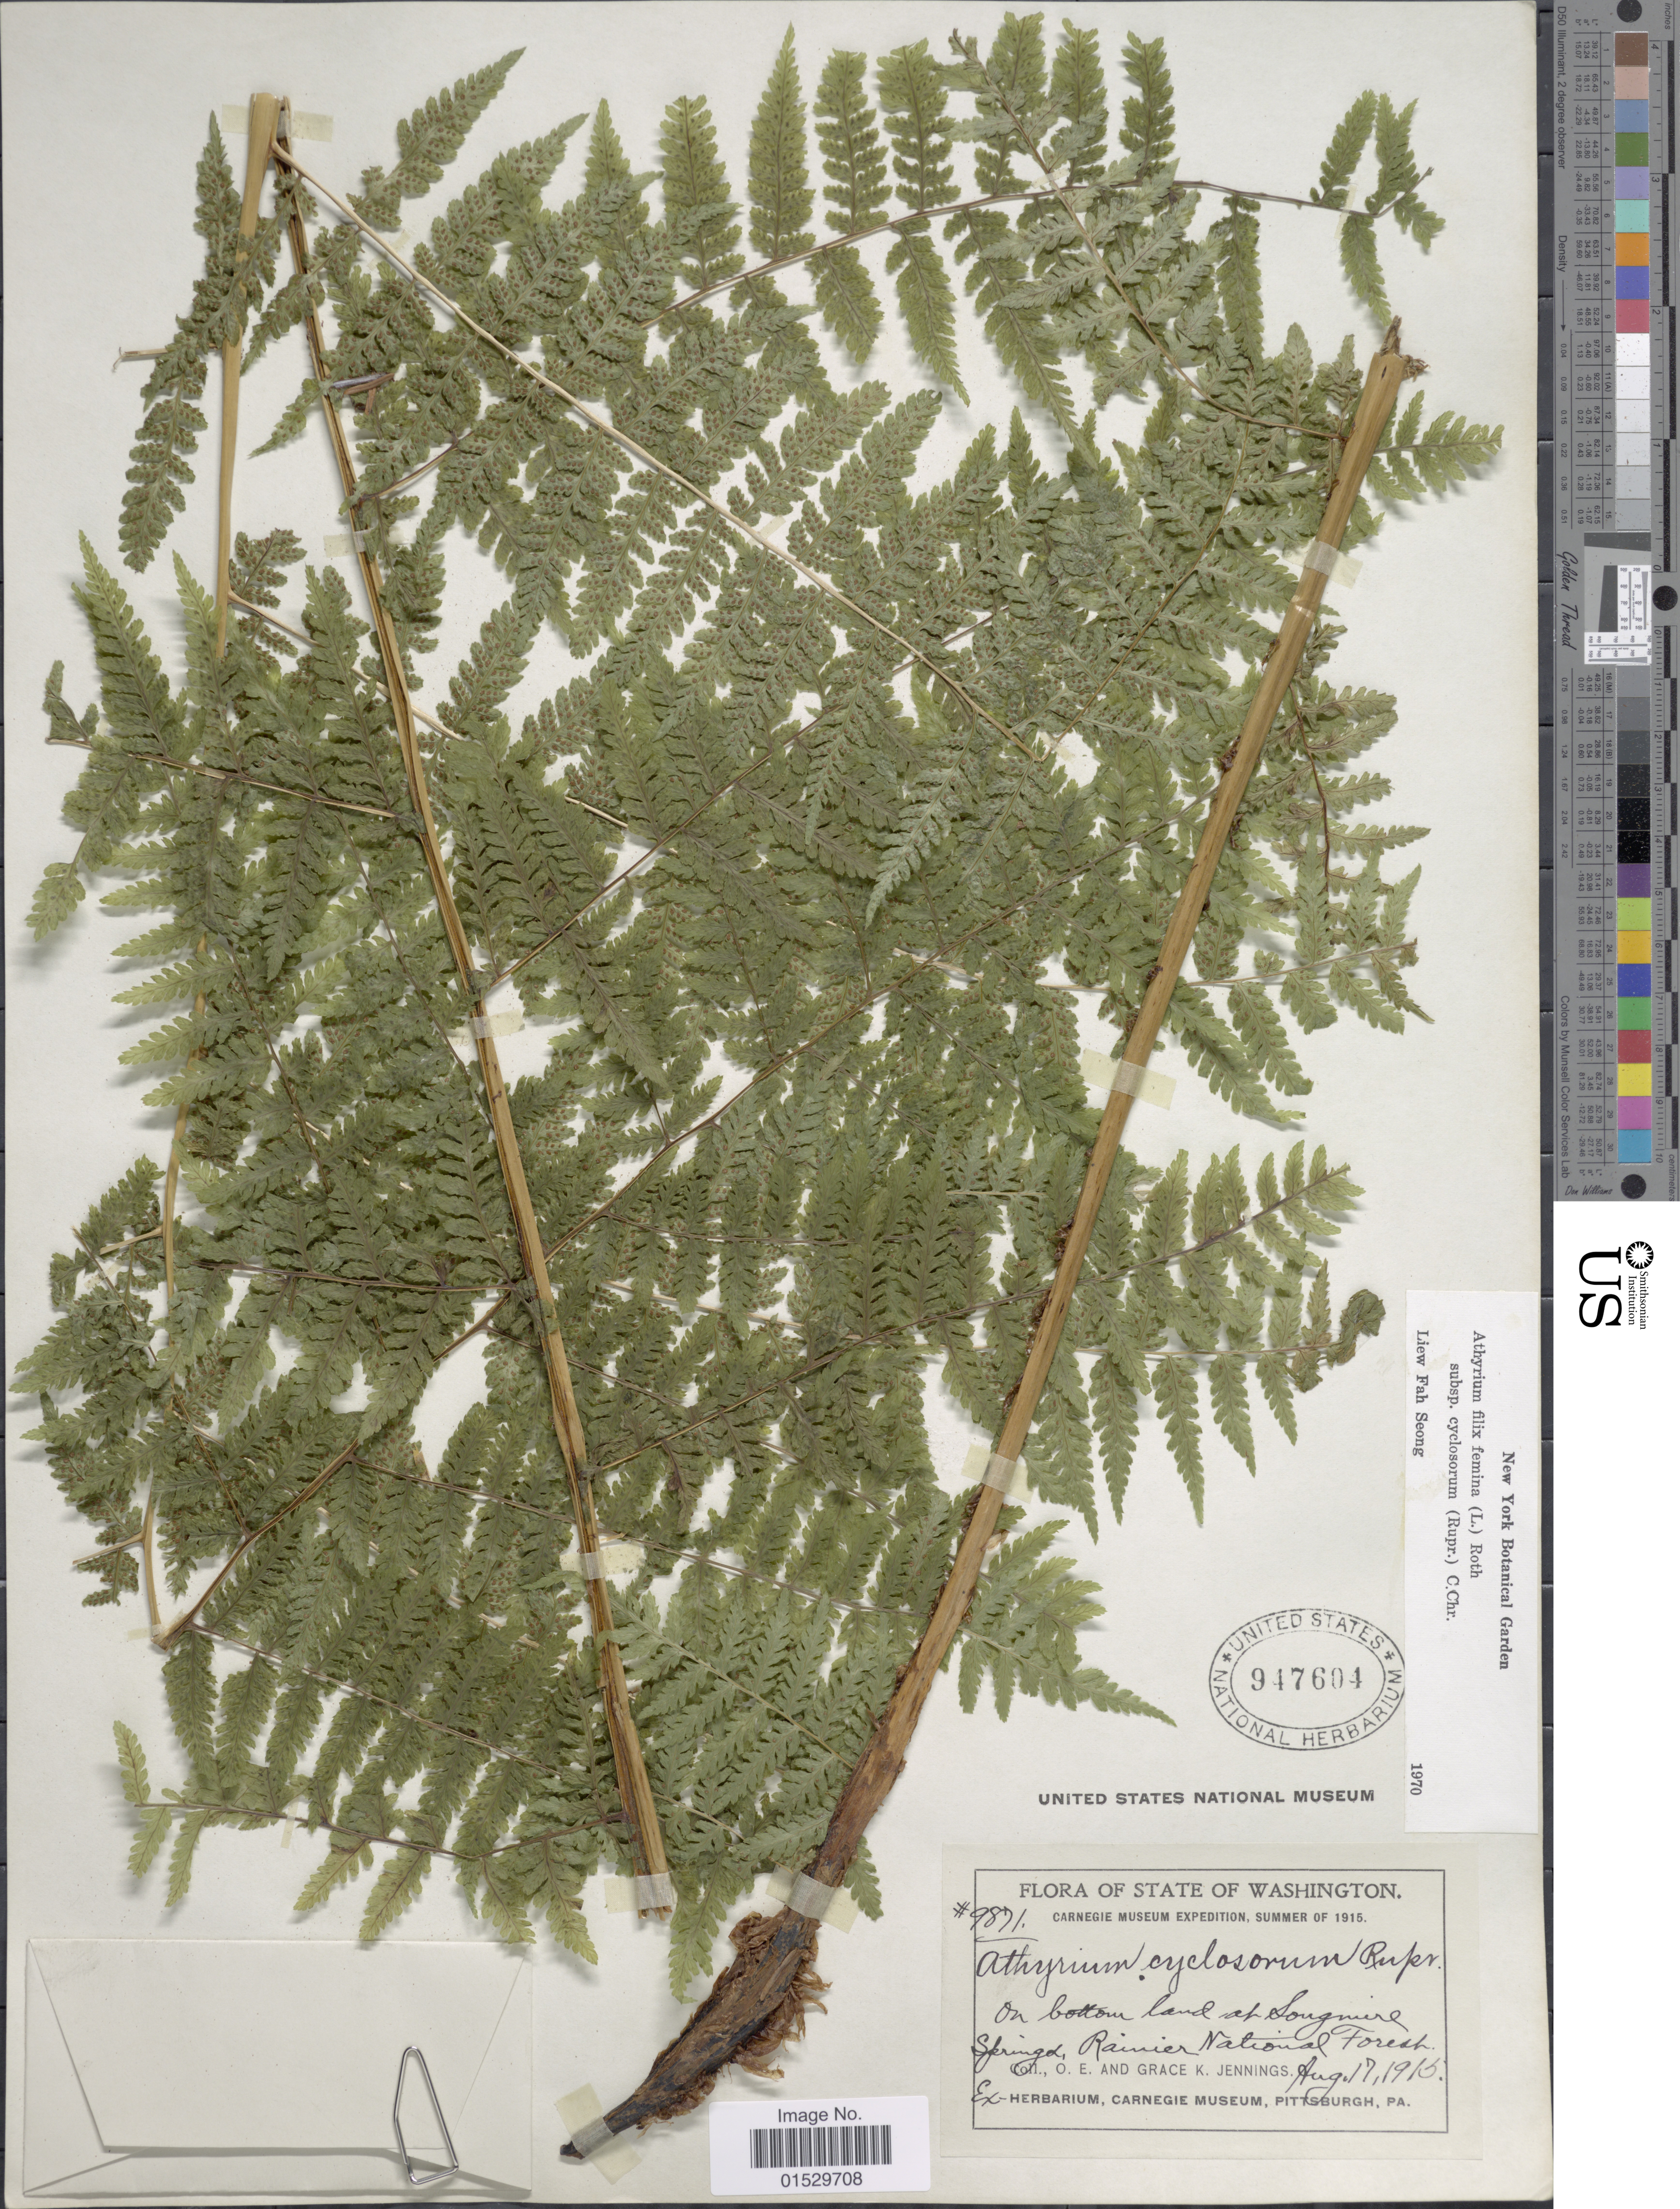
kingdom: Plantae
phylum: Tracheophyta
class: Polypodiopsida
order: Polypodiales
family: Athyriaceae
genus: Athyrium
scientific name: Athyrium filix-femina subsp. cyclosorum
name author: (Rupr.) C. Chr.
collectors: O. E. Jennings & G. K. Jennings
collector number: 9871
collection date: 1915-08-17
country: United States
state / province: Washington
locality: State of Washington, on bottom land at Sougmire Springs, Rainier National Forest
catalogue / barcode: US 947604